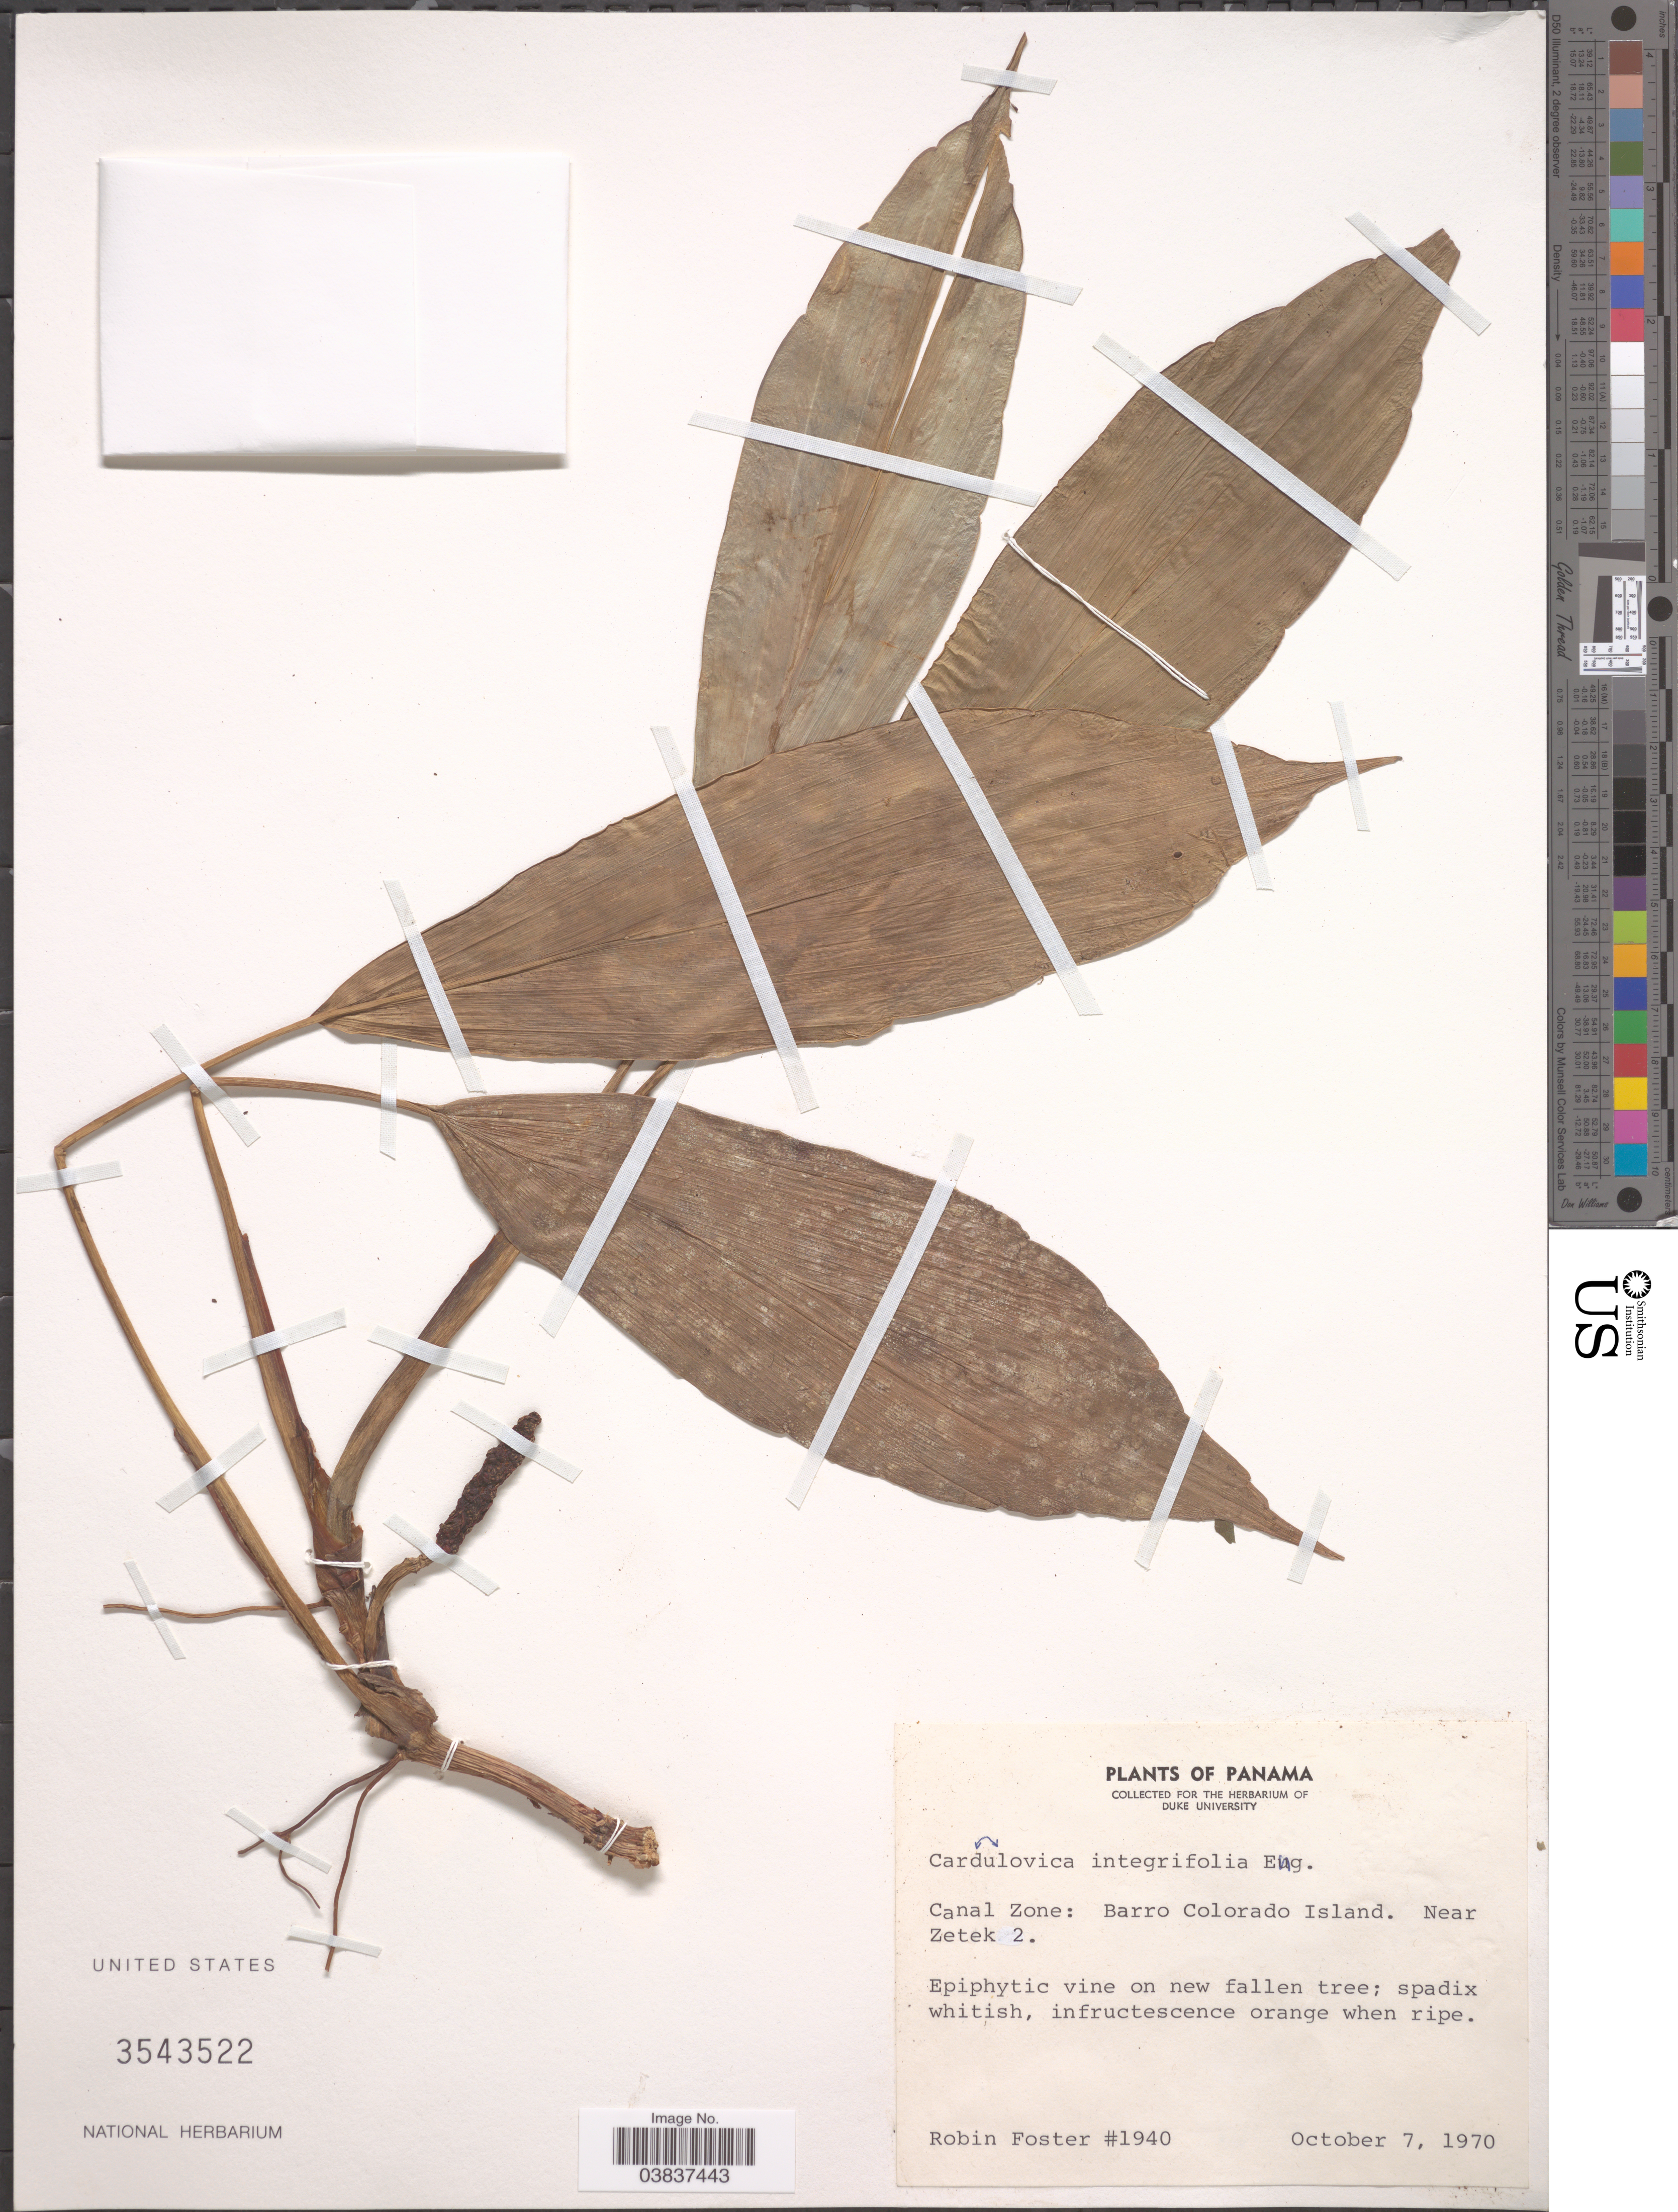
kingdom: Plantae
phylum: Tracheophyta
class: Liliopsida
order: Pandanales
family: Cyclanthaceae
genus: Ludovia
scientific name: Ludovia integrifolia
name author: (Woodson) Harling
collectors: R. B. Foster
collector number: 1940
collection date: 1970-10-07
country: Panama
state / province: Panamá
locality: Canal Zone; Barro Colorado Island. Near Zetek 2.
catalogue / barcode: US 3543522